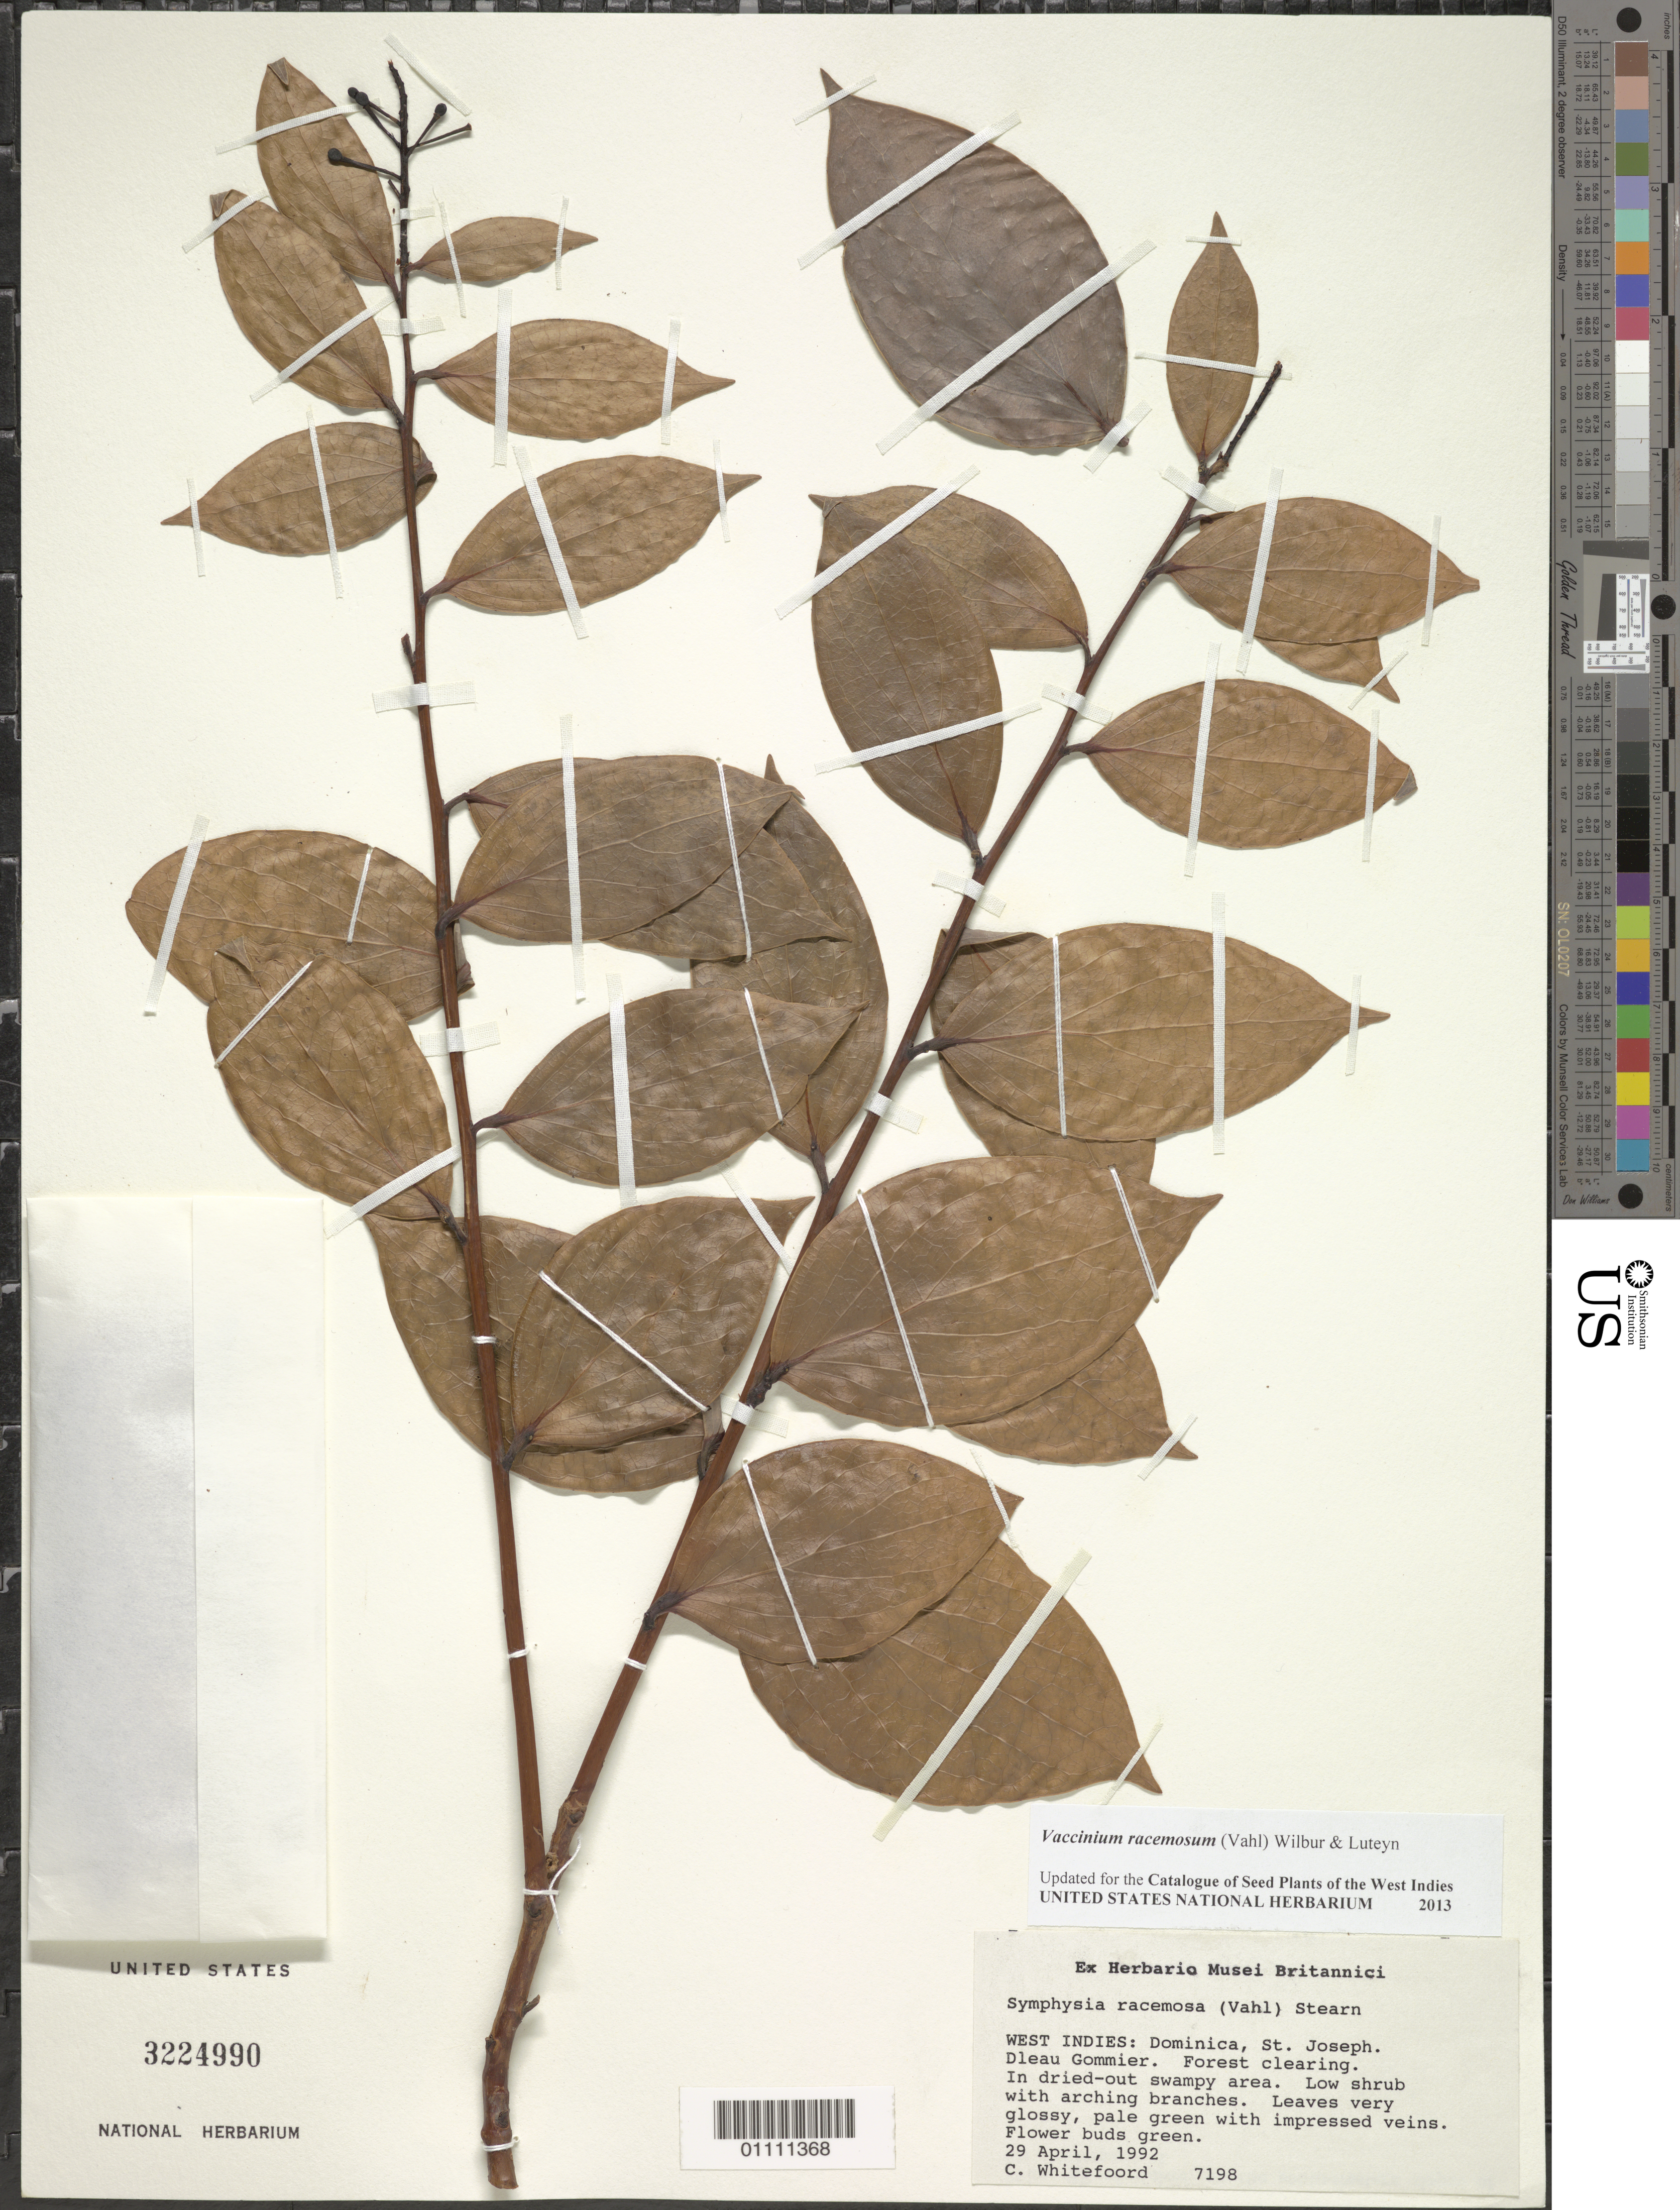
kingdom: Plantae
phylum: Tracheophyta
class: Magnoliopsida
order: Ericales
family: Ericaceae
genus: Vaccinium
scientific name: Vaccinium racemosum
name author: (Vahl) Wilbur & Luteyn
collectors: C. Whitefoord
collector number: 7198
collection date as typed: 29 Apr 1992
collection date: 1992-04-29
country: Dominica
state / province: St. Joseph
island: Dominica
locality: Dleau Gommier. FOrest clearing. In dried out swampy area.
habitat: Forest clearing. In dried out sqampy area.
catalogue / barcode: US 3224990